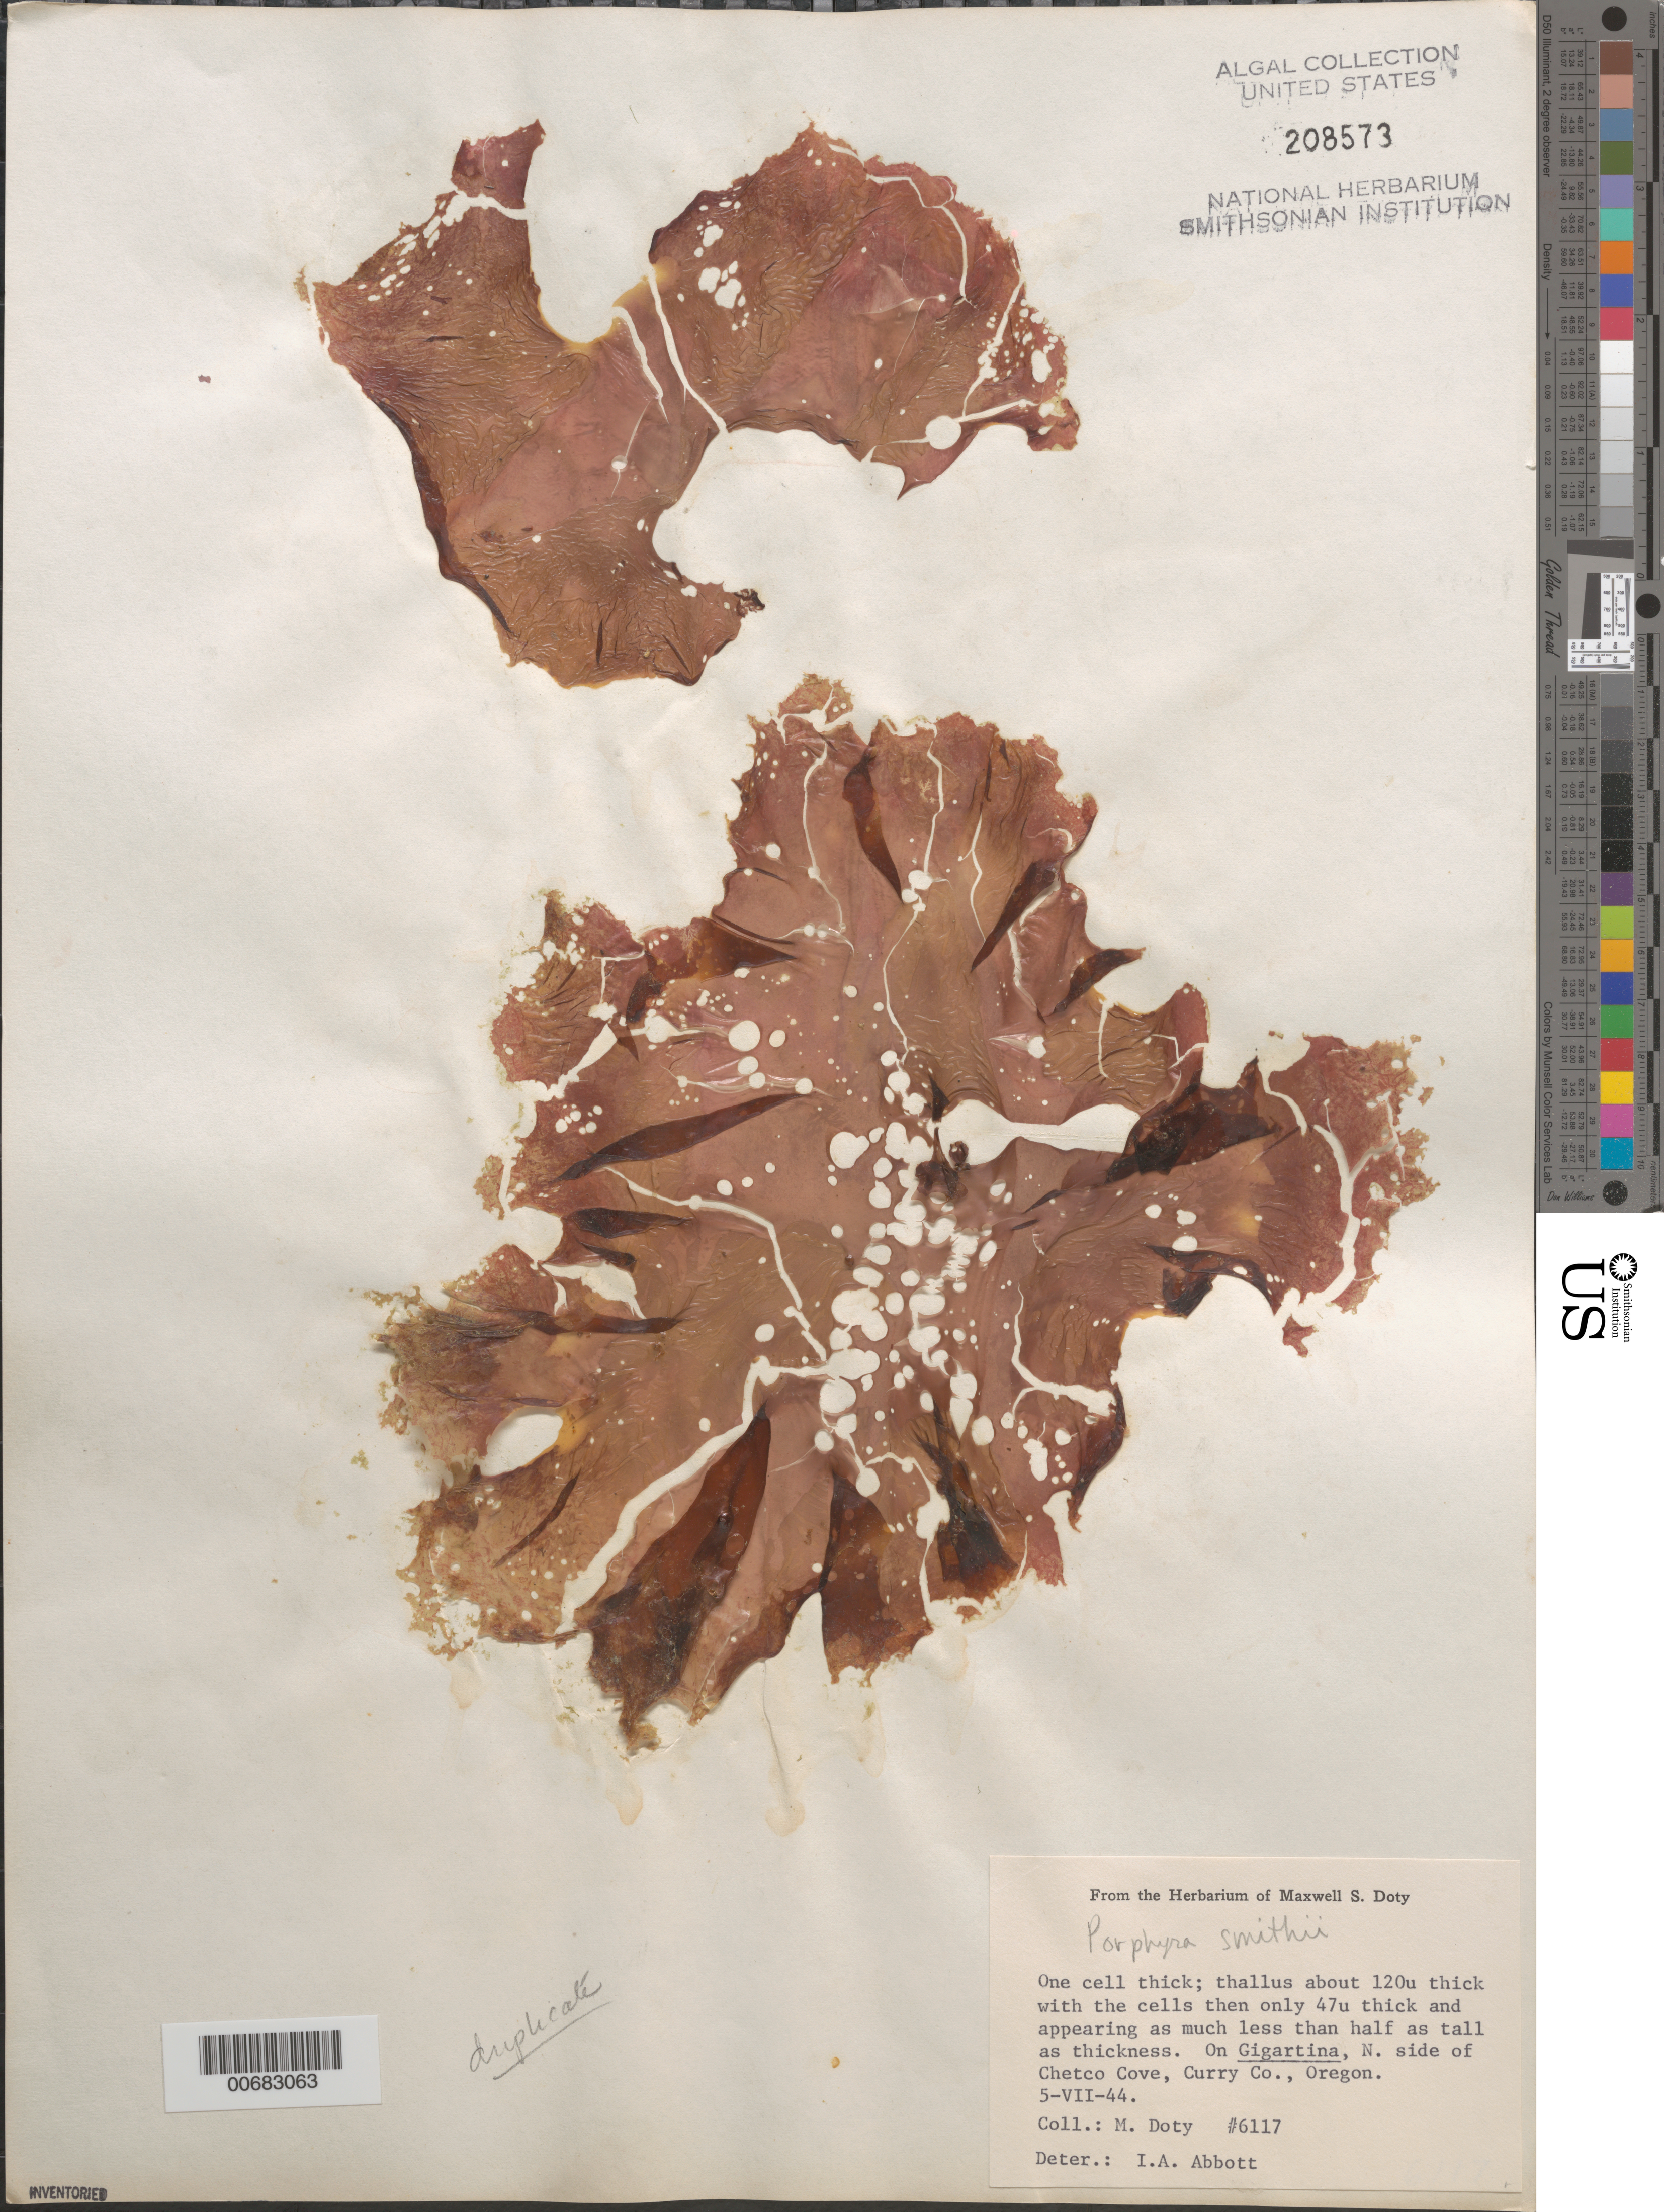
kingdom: Plantae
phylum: Rhodophyta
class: Bangiophyceae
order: Bangiales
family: Bangiaceae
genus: Pyropia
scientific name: Pyropia smithii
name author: (Hollenb. & I.A. Abbott) S.C. Lindstrom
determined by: Algae name updating Project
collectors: M. S. Doty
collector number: MSD 6117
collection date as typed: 05 Jul 1944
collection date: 1944-07-05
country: United States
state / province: Oregon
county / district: Curry County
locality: Chetco Cove, north side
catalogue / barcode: US 208573